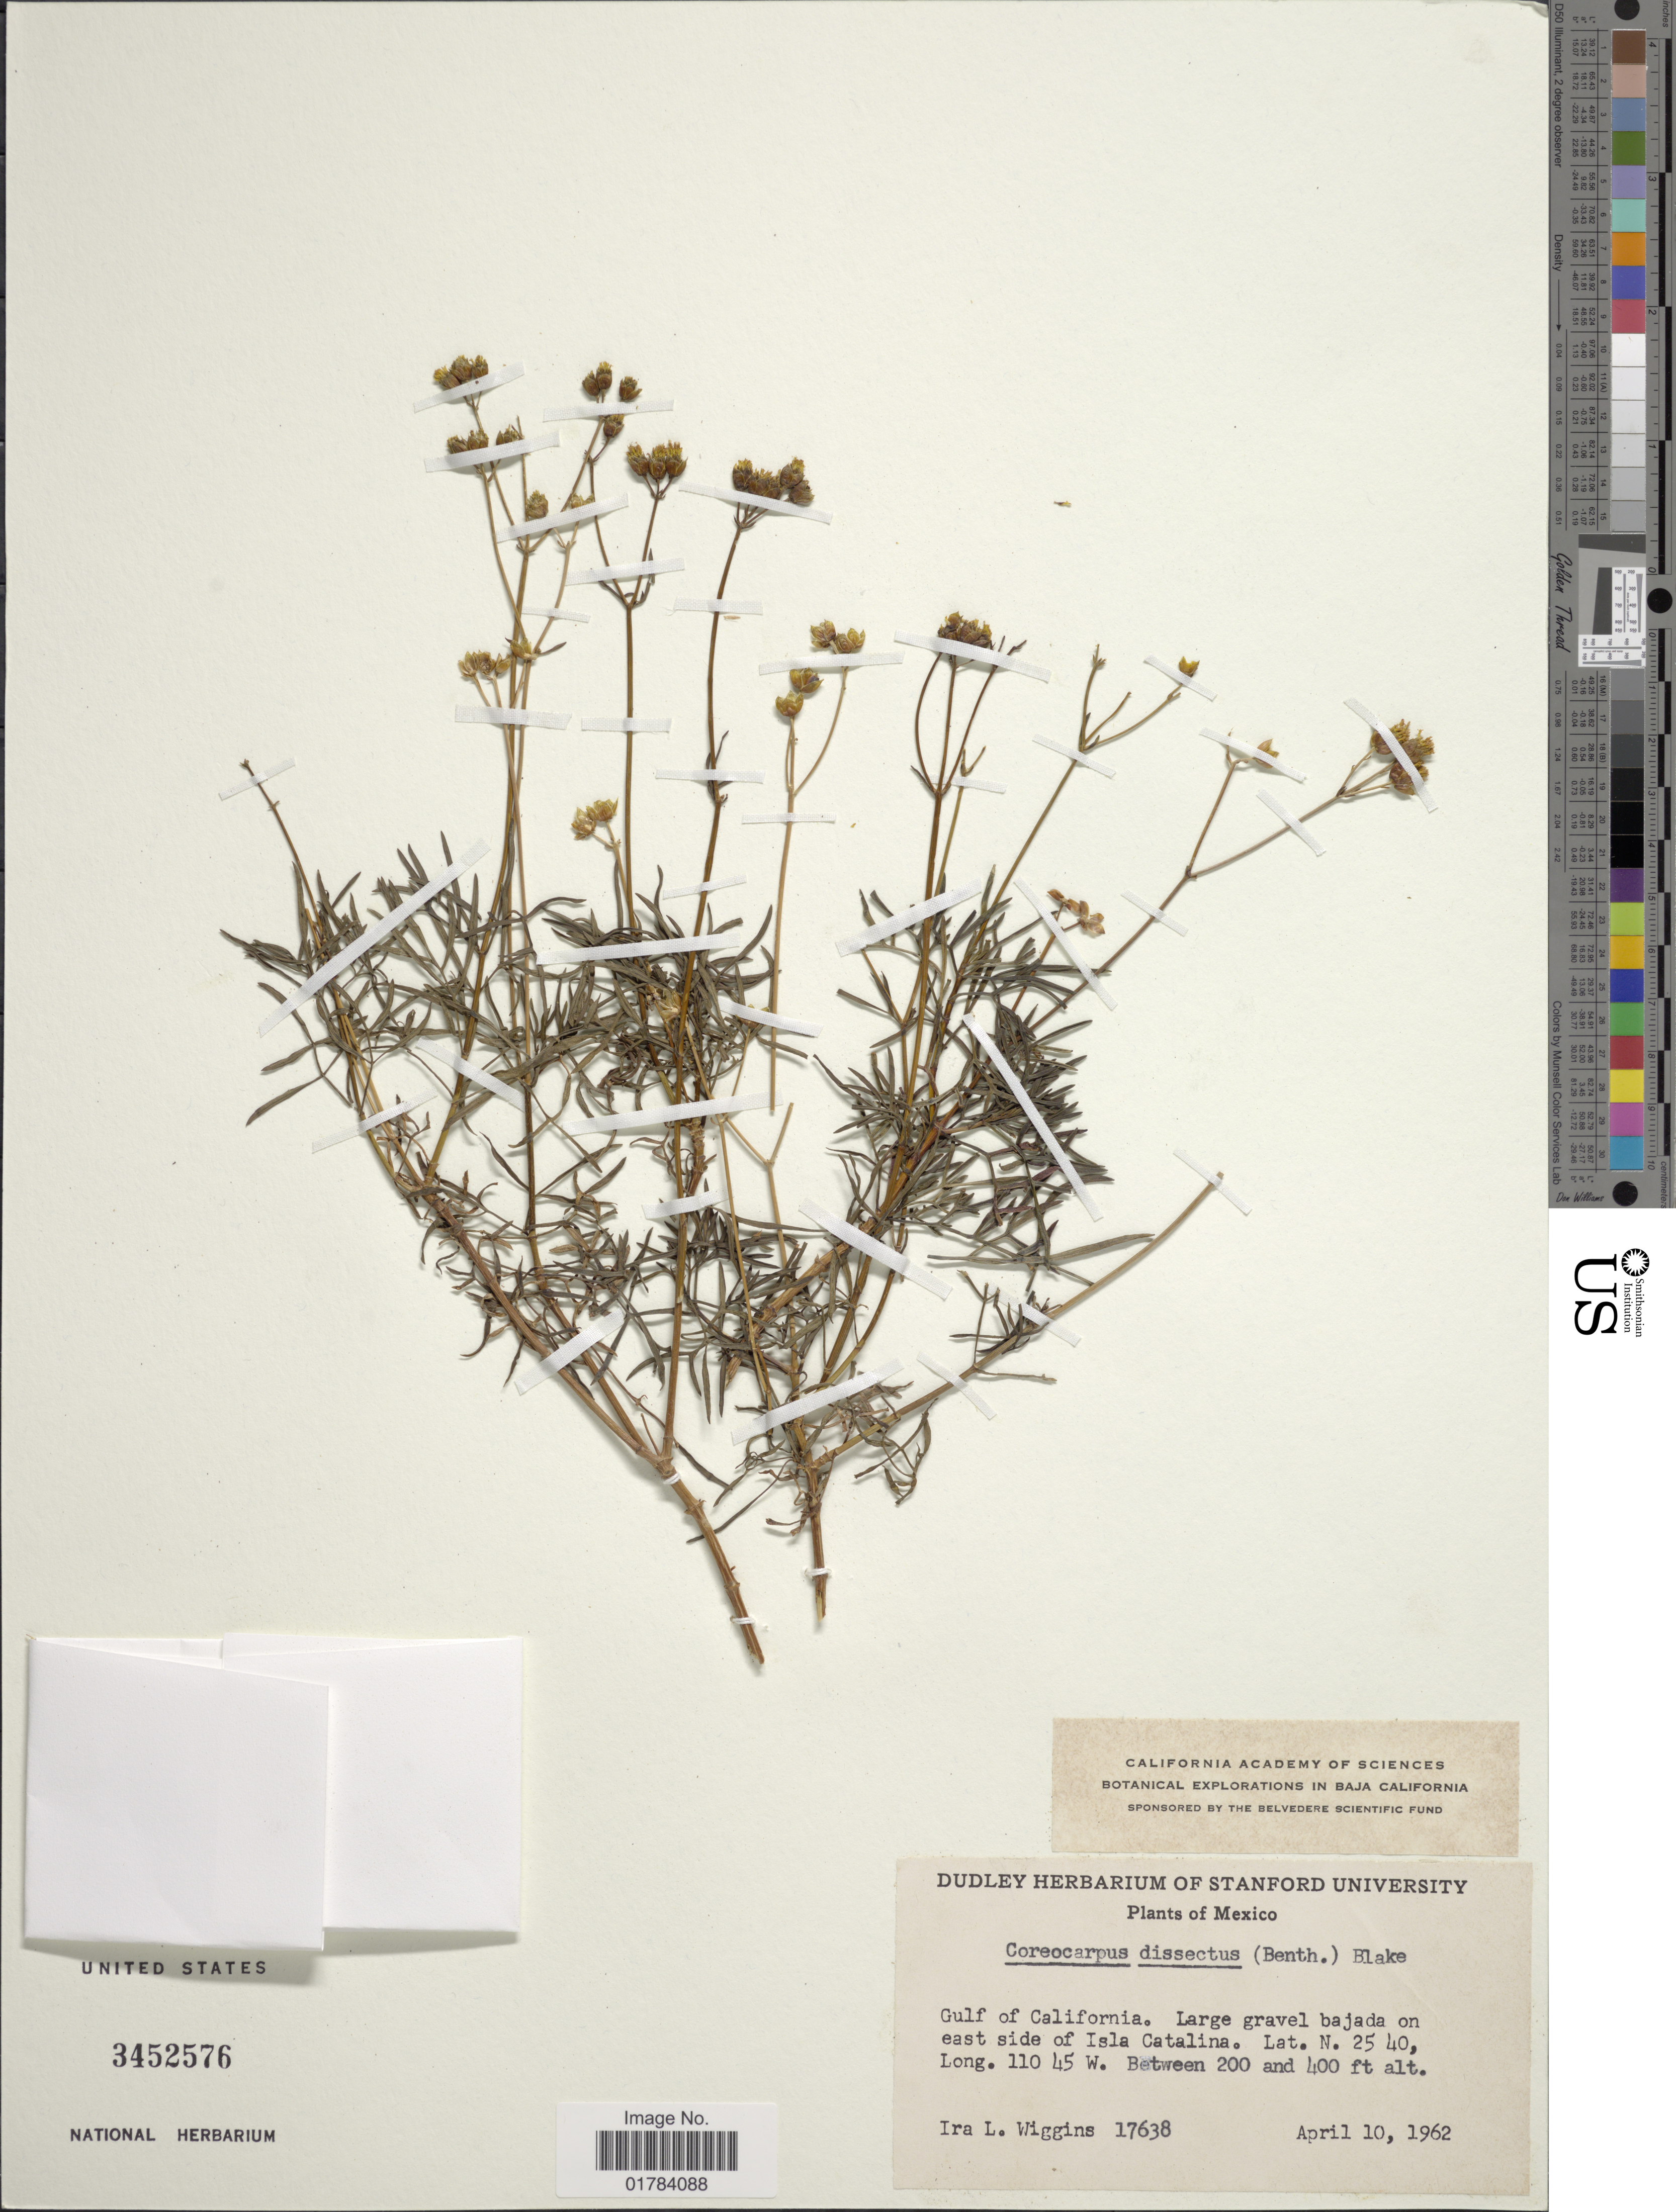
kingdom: Plantae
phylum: Tracheophyta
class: Magnoliopsida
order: Asterales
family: Asteraceae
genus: Coreocarpus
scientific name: Coreocarpus dissectus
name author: (Benth.) S.F. Blake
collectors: I. L. Wiggins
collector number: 17638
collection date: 1962-04-10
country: Mexico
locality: Gulf of California. Large gravel bajada on east side of Isla Catalina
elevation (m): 61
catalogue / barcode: US 3452576